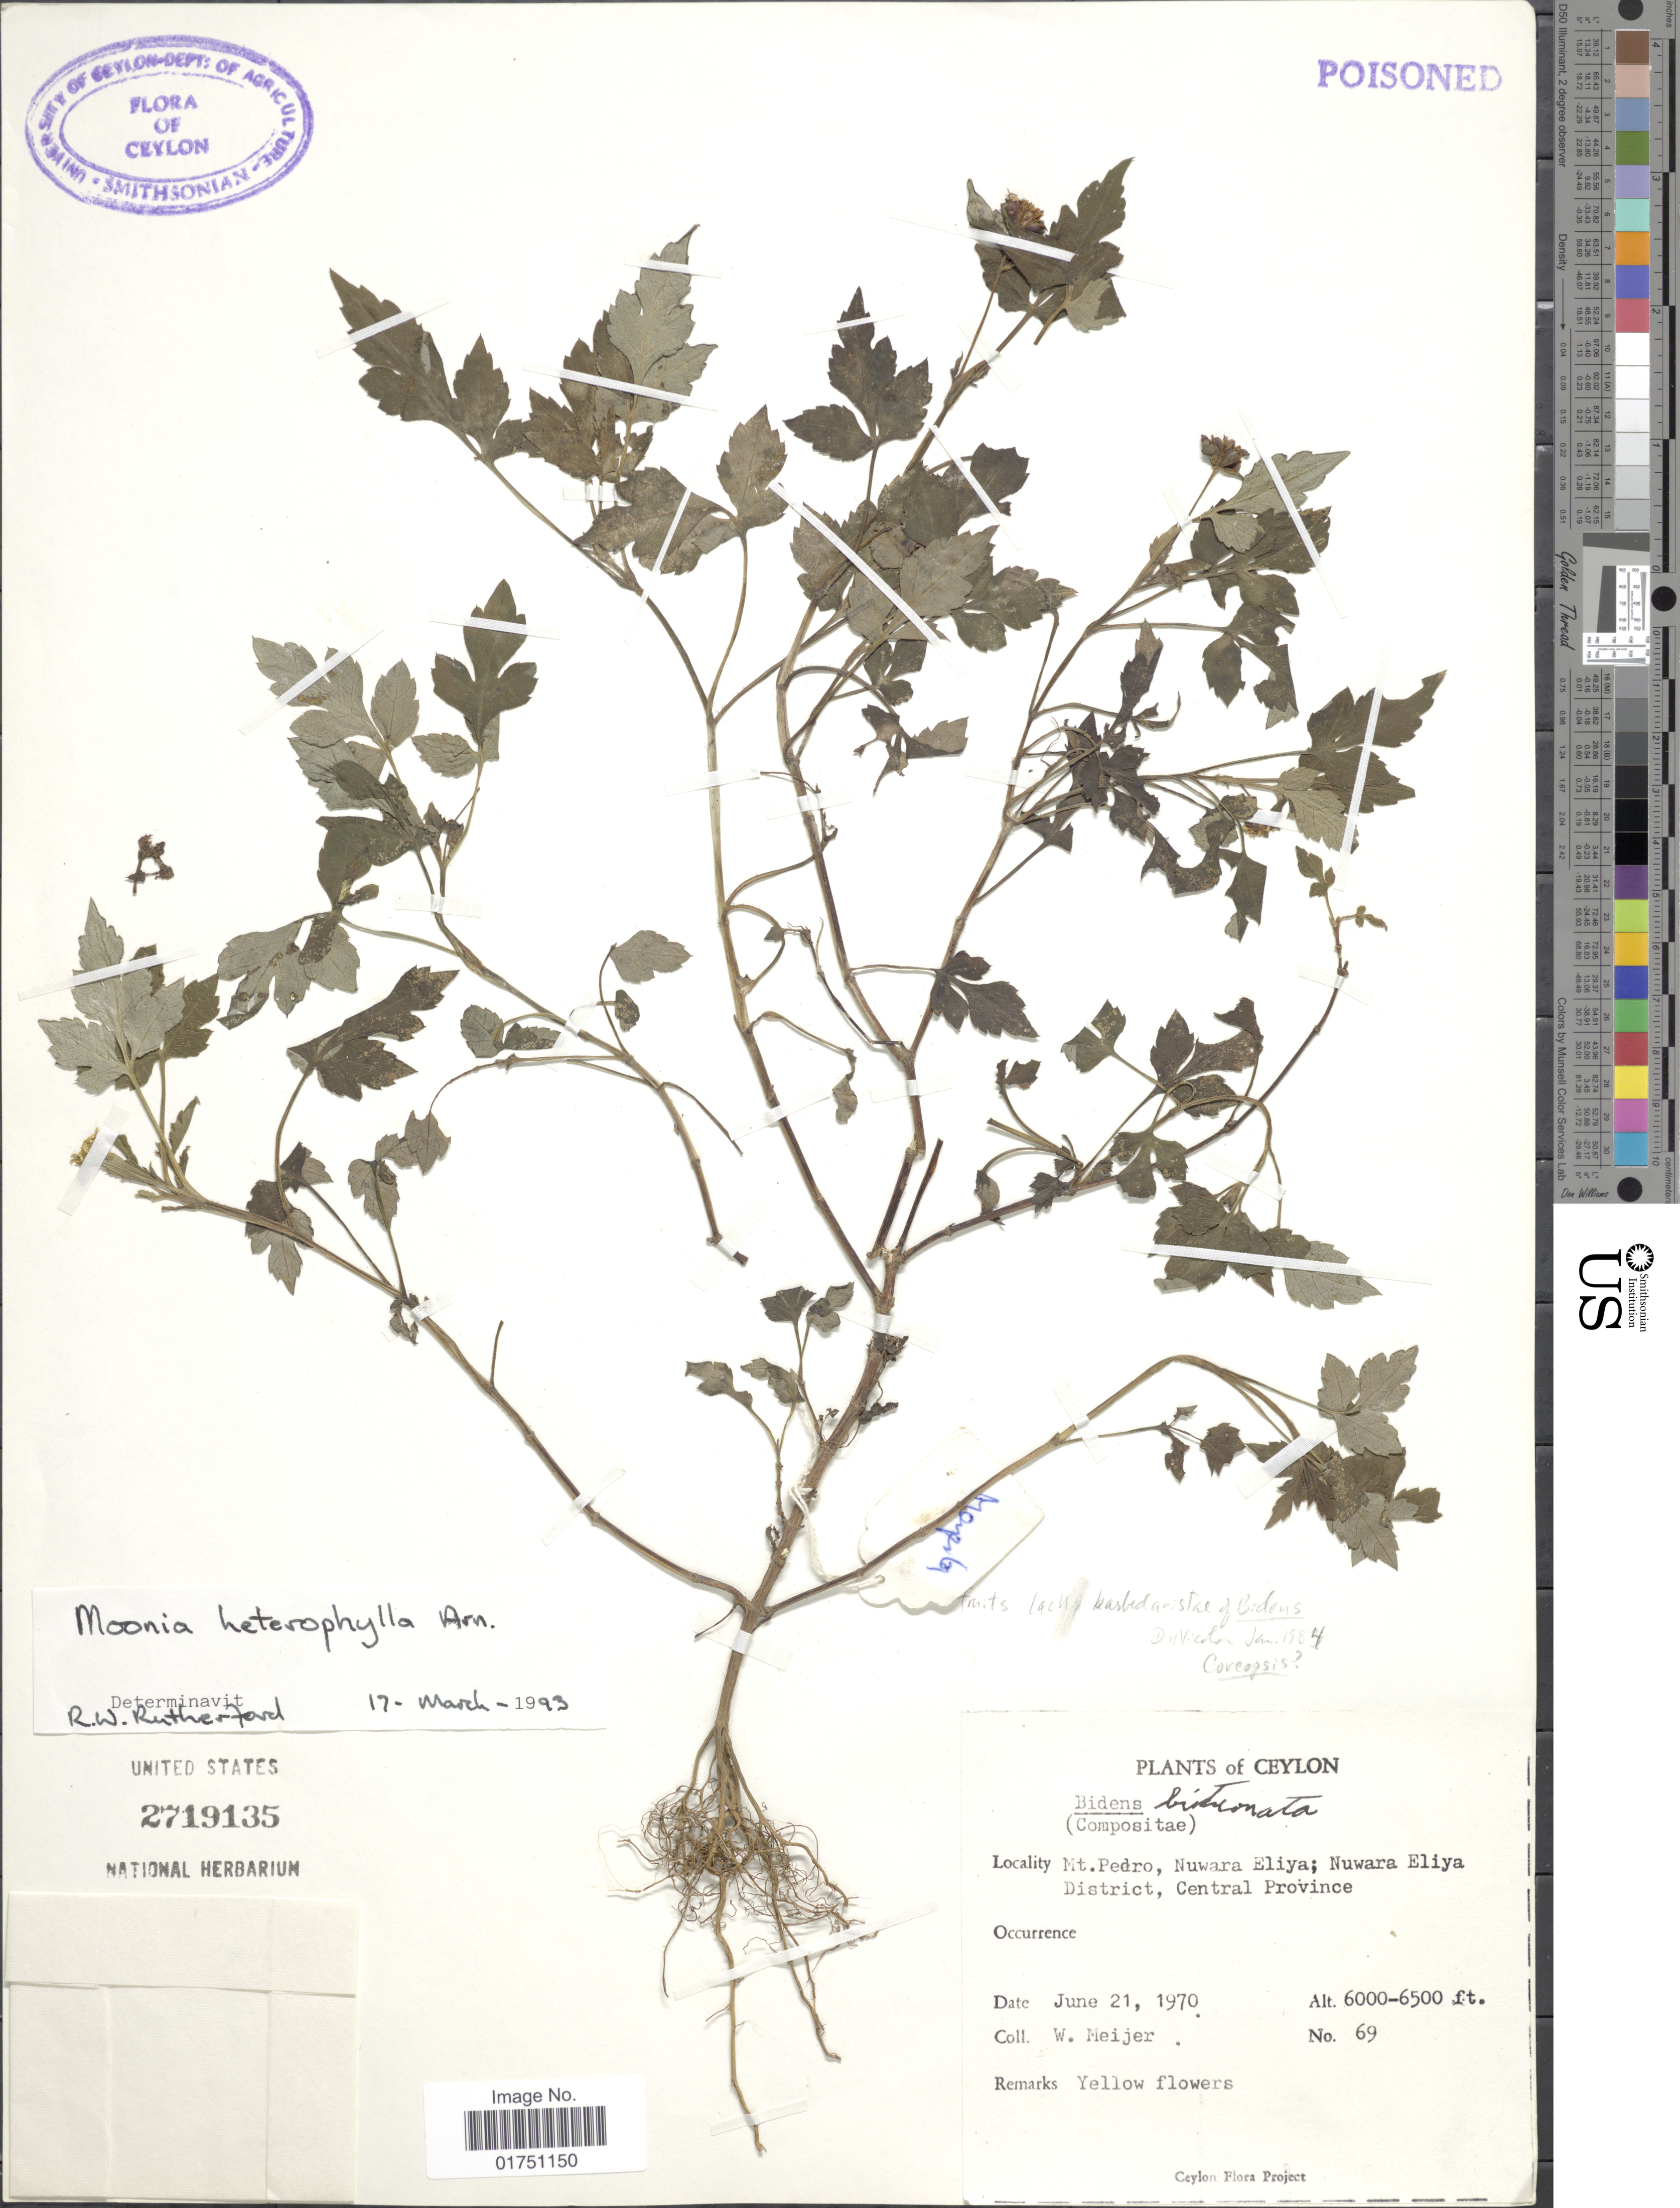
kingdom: Plantae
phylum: Tracheophyta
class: Magnoliopsida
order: Asterales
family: Asteraceae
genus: Moonia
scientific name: Moonia heterophylla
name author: Arn.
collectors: W. Meijer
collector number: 69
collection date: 1970-06-21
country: Sri Lanka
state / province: Central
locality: Ceylon. Mt. Pesro, Nuwara Eliya; Nuwara Eliya District, Central Province.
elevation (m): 1829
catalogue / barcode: US 2719135